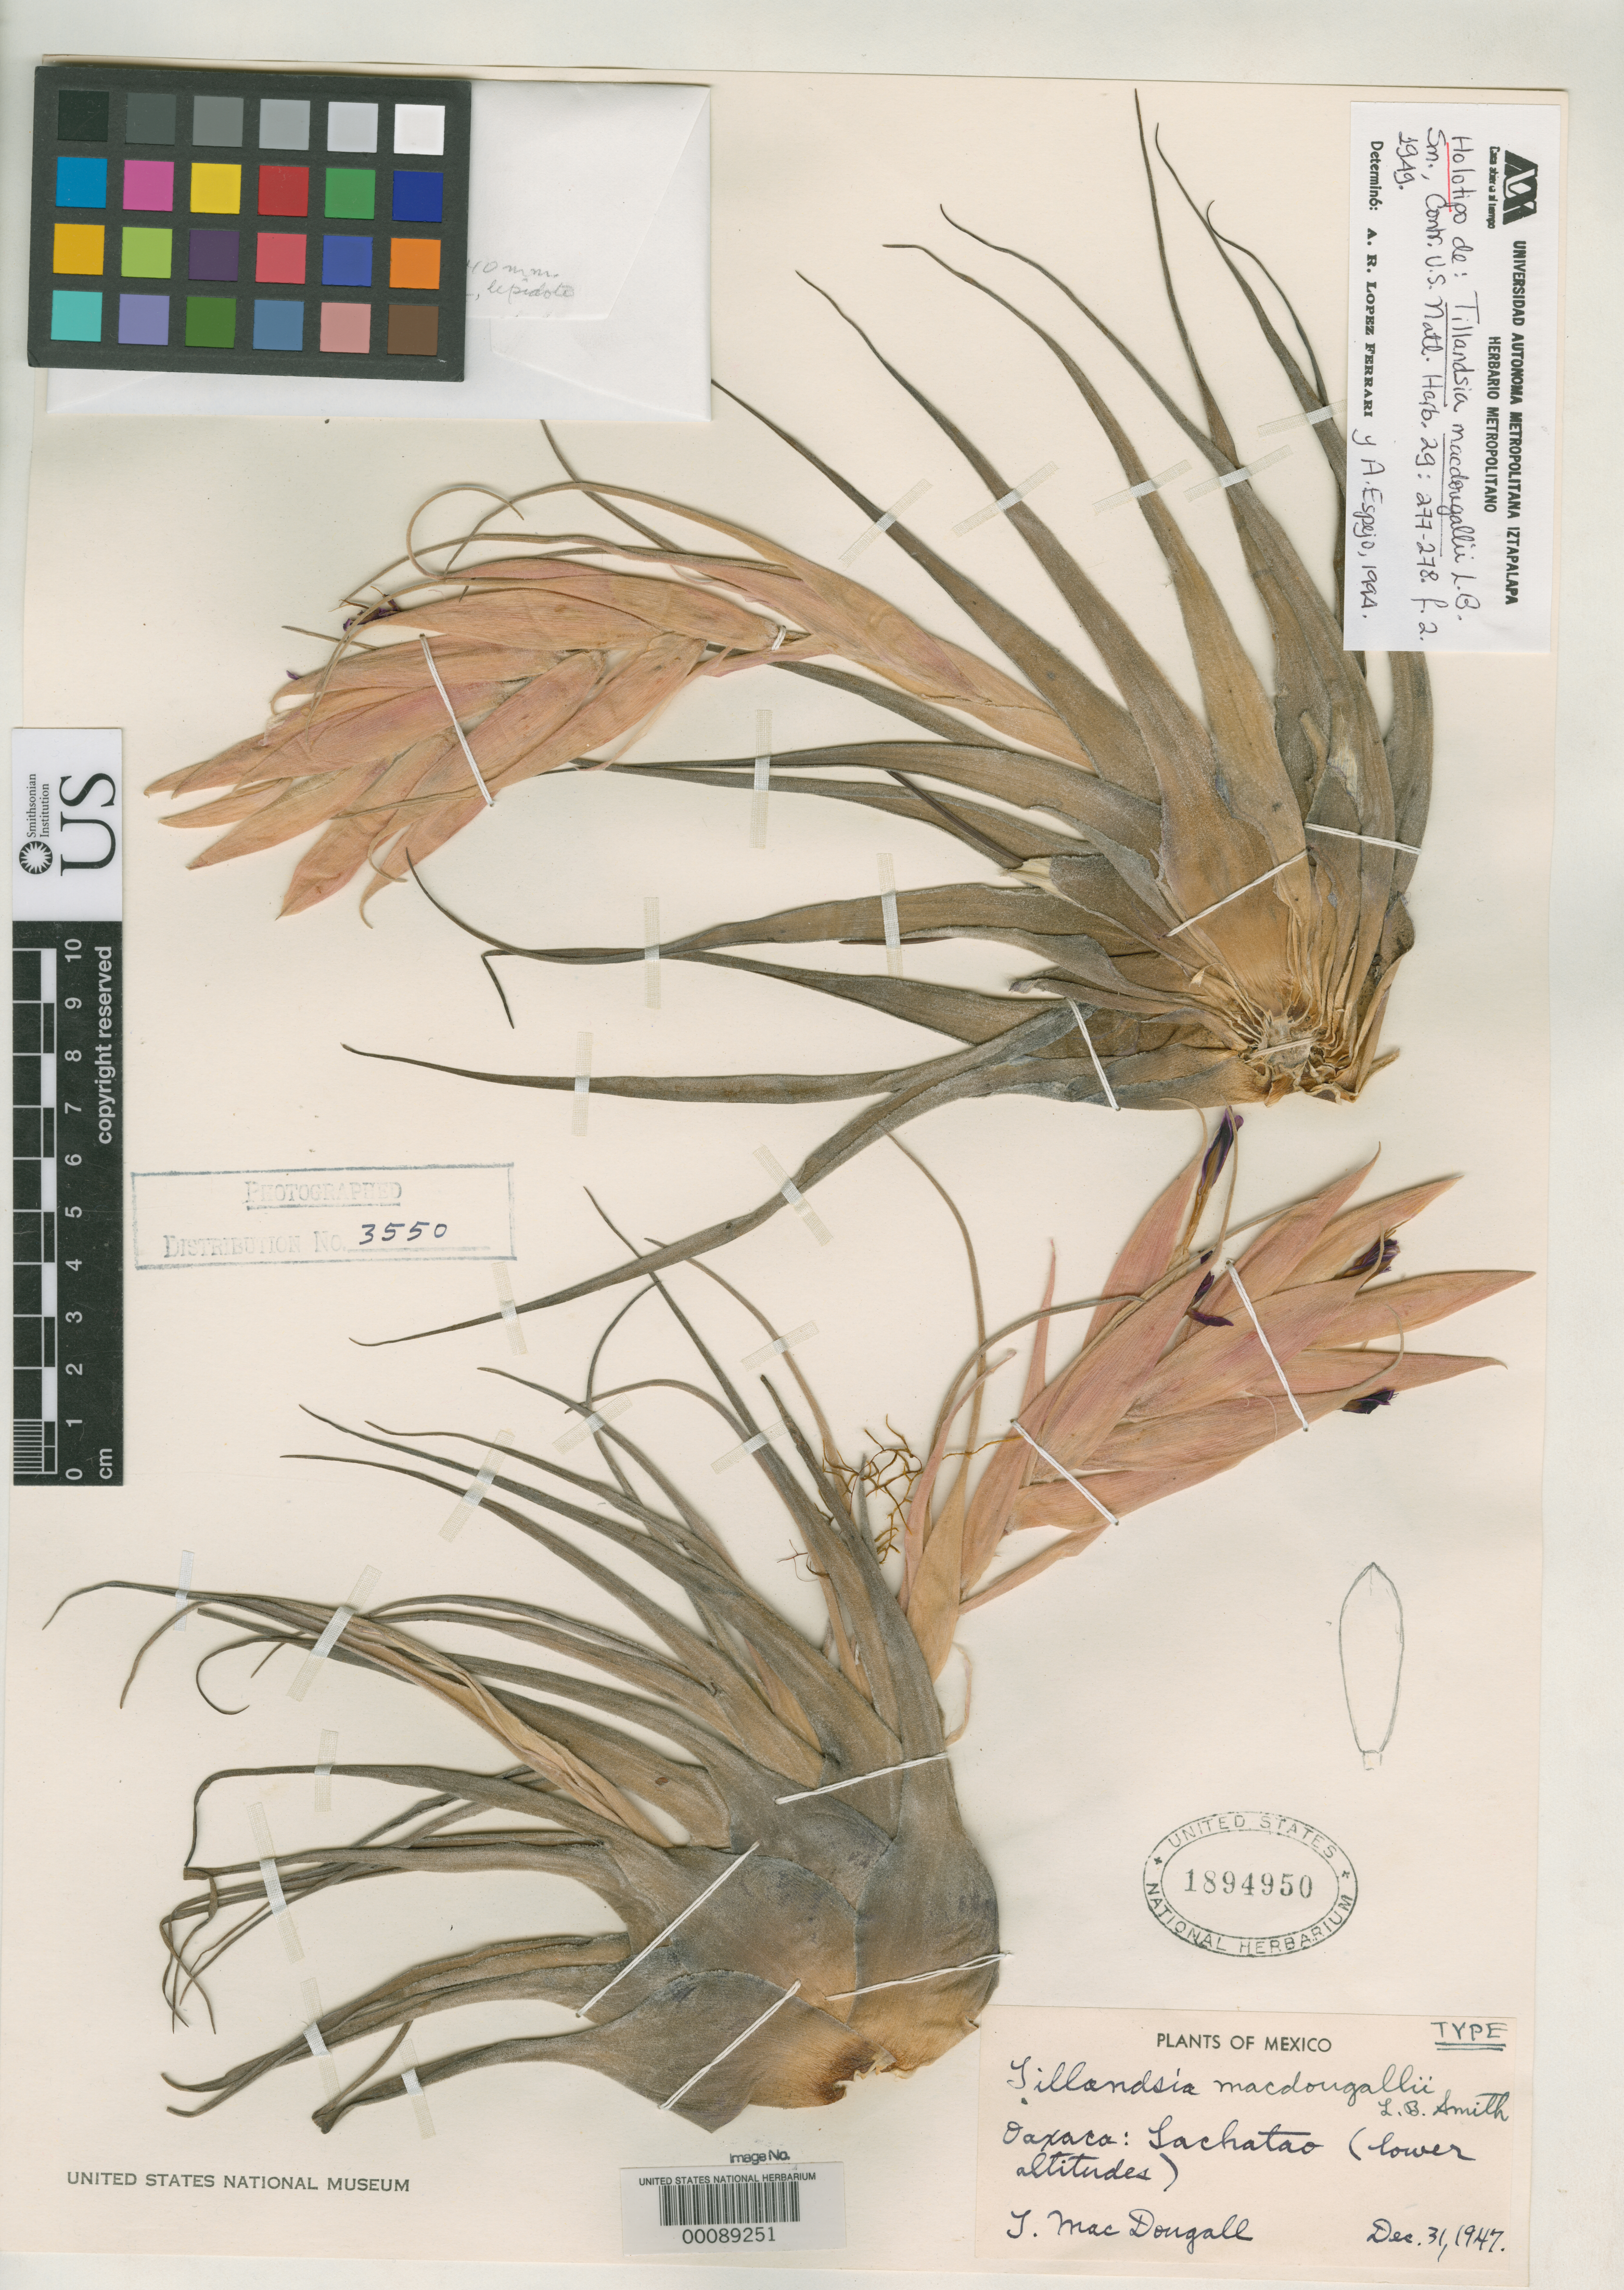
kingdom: Plantae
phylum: Tracheophyta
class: Liliopsida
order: Poales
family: Bromeliaceae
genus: Tillandsia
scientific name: Tillandsia macdougallii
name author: L.B. Sm.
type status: Holotype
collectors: T. Macdougall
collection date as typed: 31 Dec 1947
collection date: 1947-12-31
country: Mexico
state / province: Oaxaca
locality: Lachatao; alt. "at lower altitudes".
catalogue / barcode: US 1894950